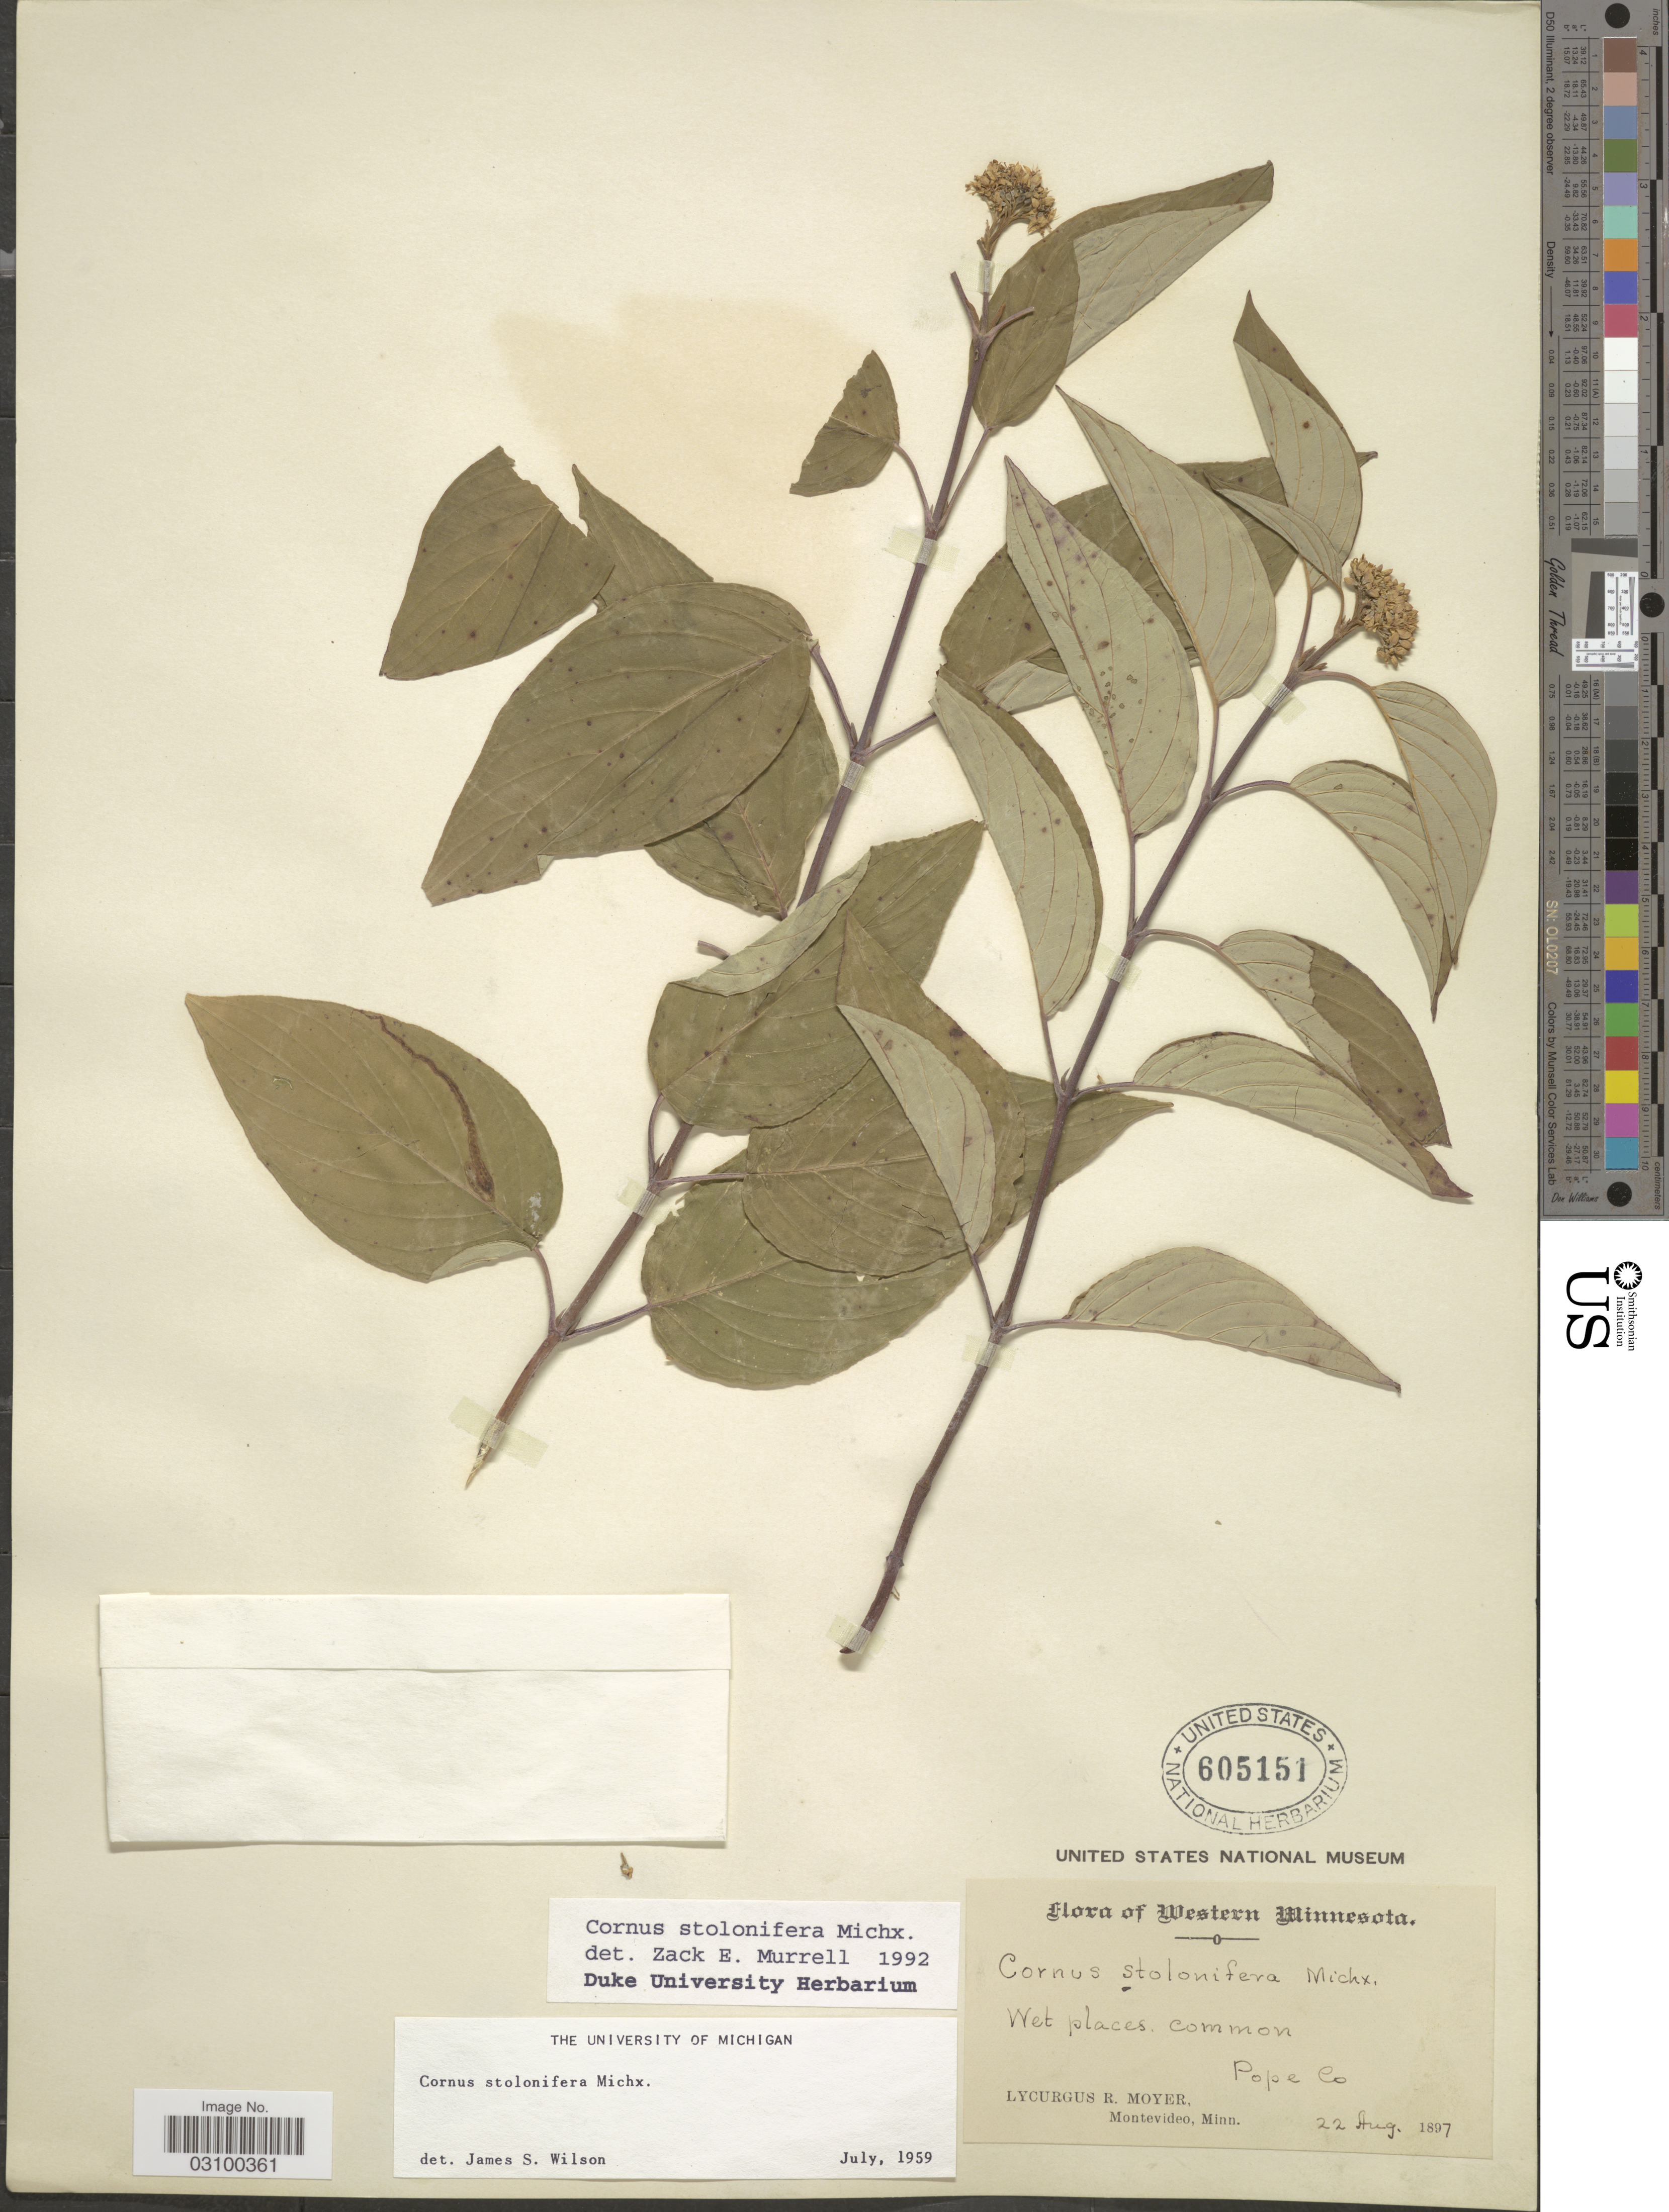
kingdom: Plantae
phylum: Tracheophyta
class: Magnoliopsida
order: Cornales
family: Cornaceae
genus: Cornus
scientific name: Cornus sericea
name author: L.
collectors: L. Moyer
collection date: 1897-08-22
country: United States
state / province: Minnesota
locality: Western Minnesota. Pope Co.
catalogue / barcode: US 605151